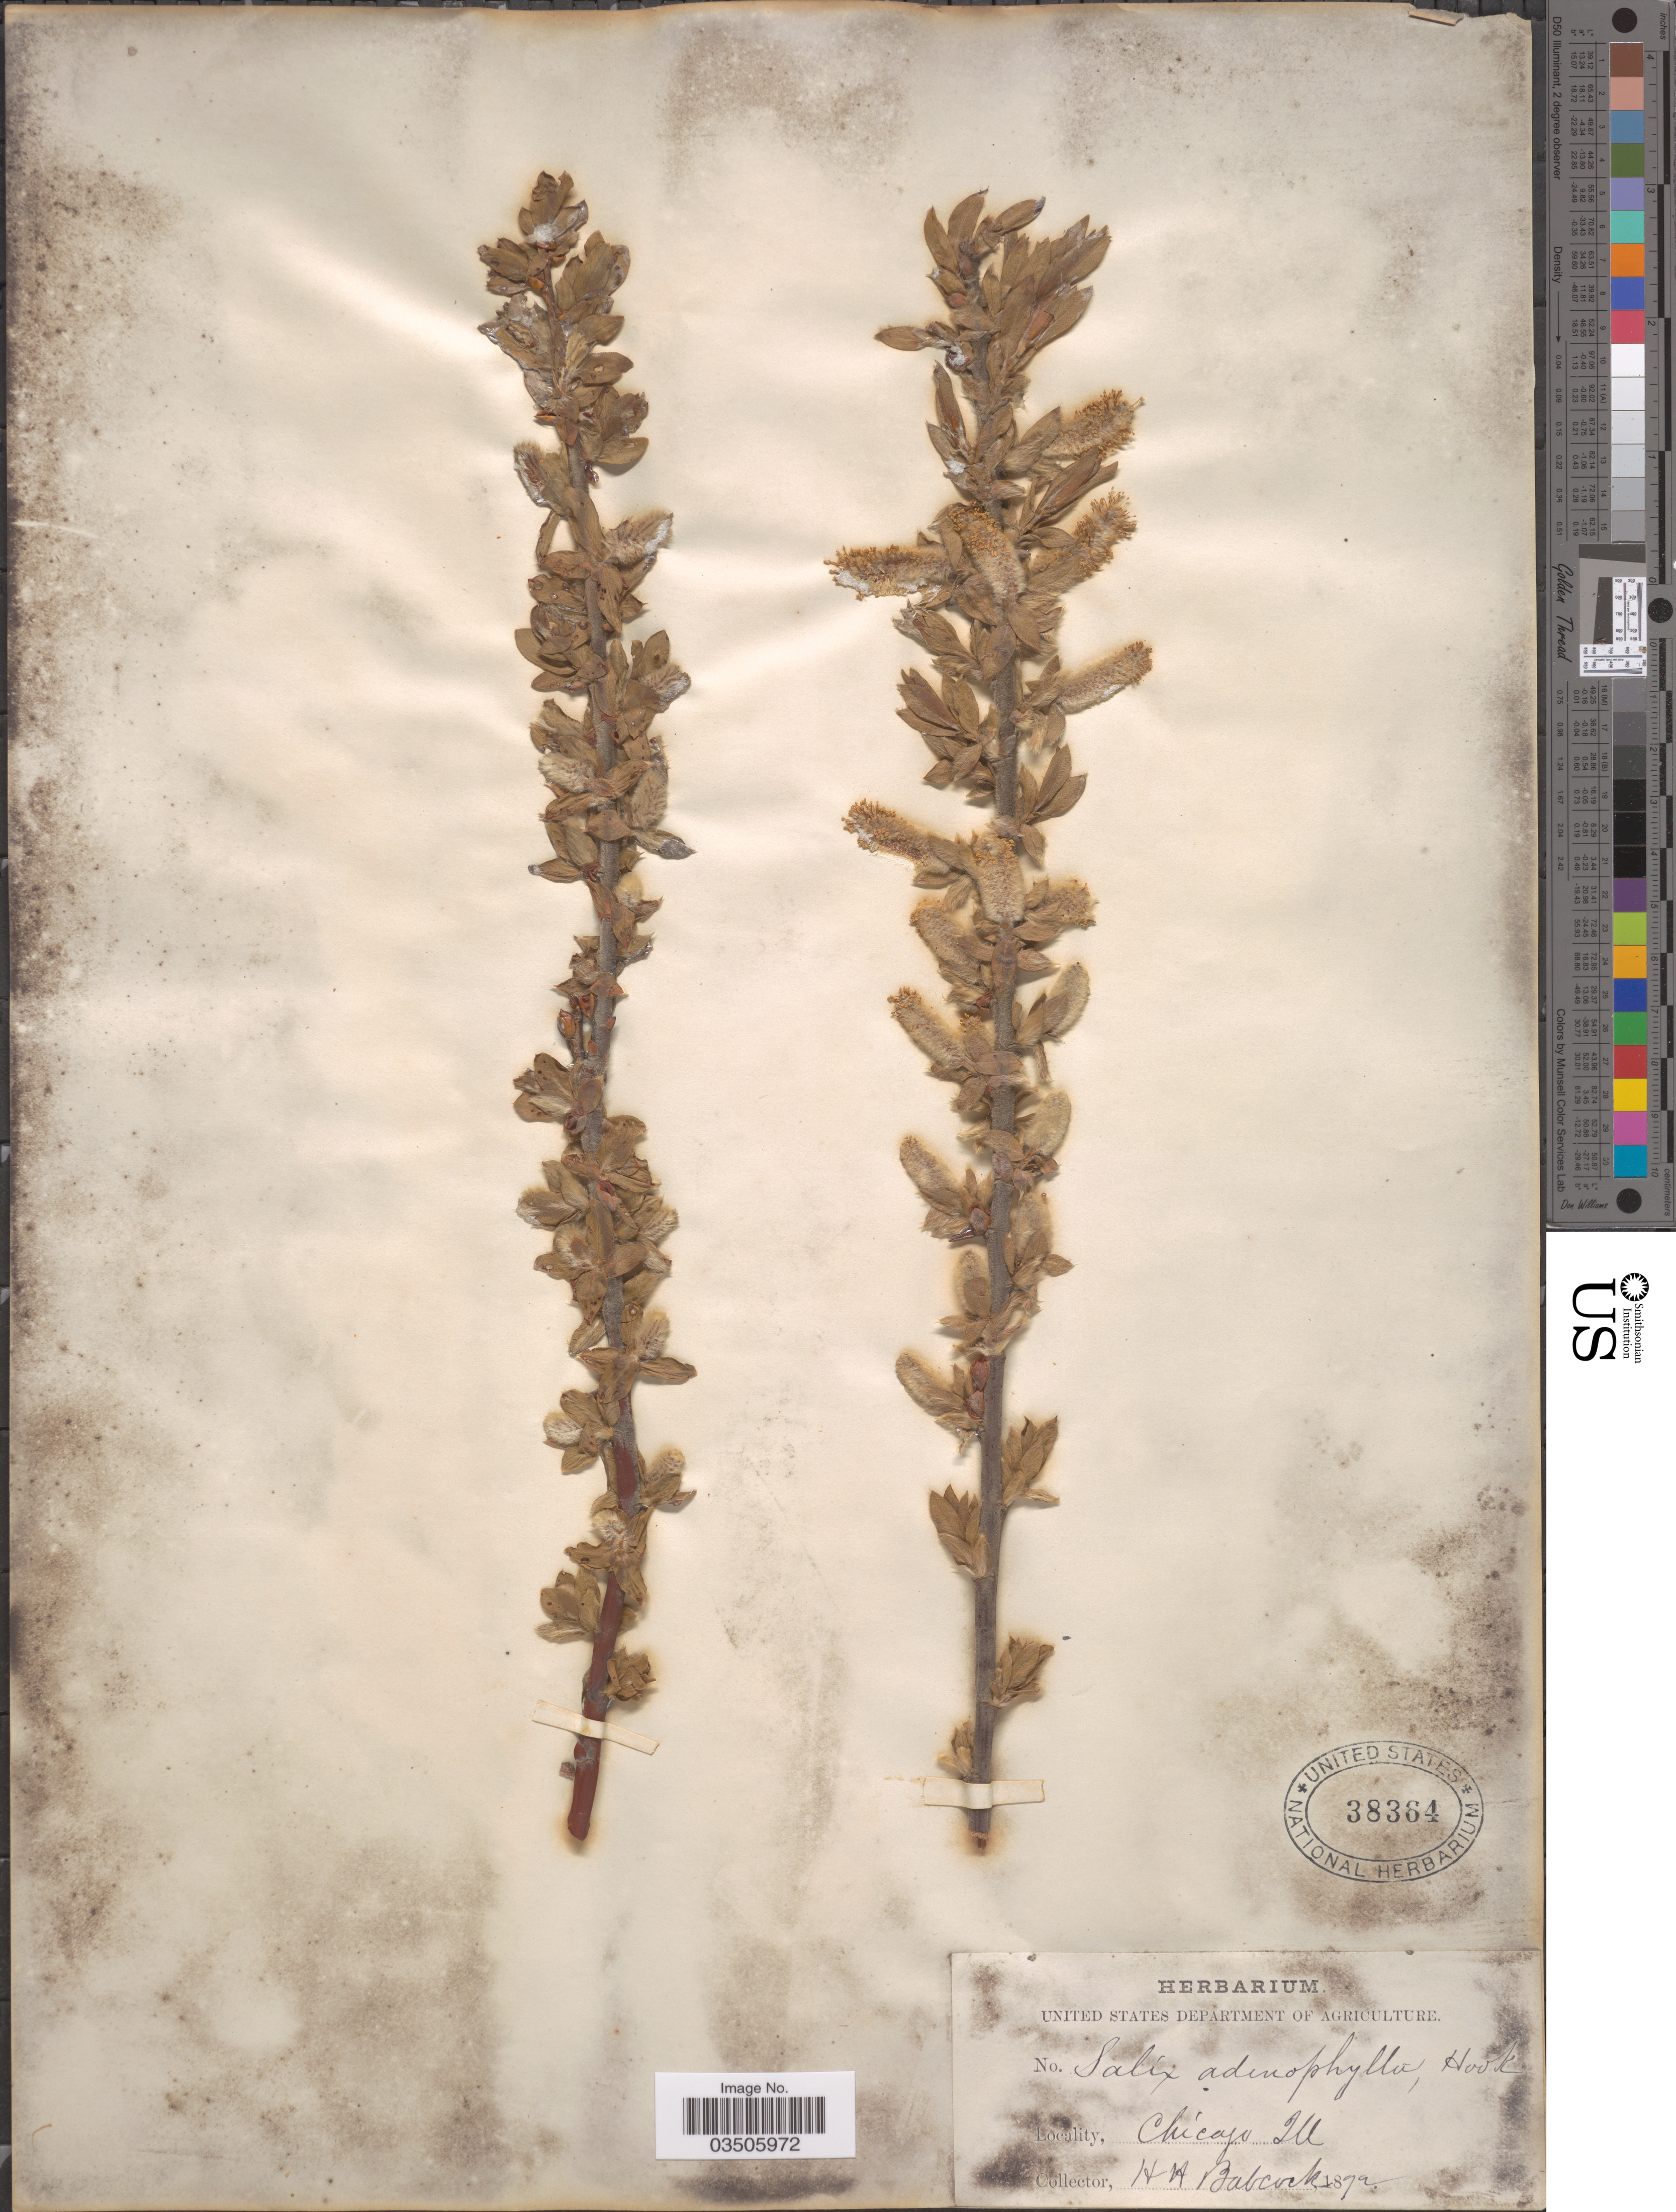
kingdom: Plantae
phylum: Tracheophyta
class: Magnoliopsida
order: Malpighiales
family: Salicaceae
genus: Salix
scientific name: Salix syrticola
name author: Fernald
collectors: H. Babcock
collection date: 1872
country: United States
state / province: Illinois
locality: Chicago.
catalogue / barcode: US 38364